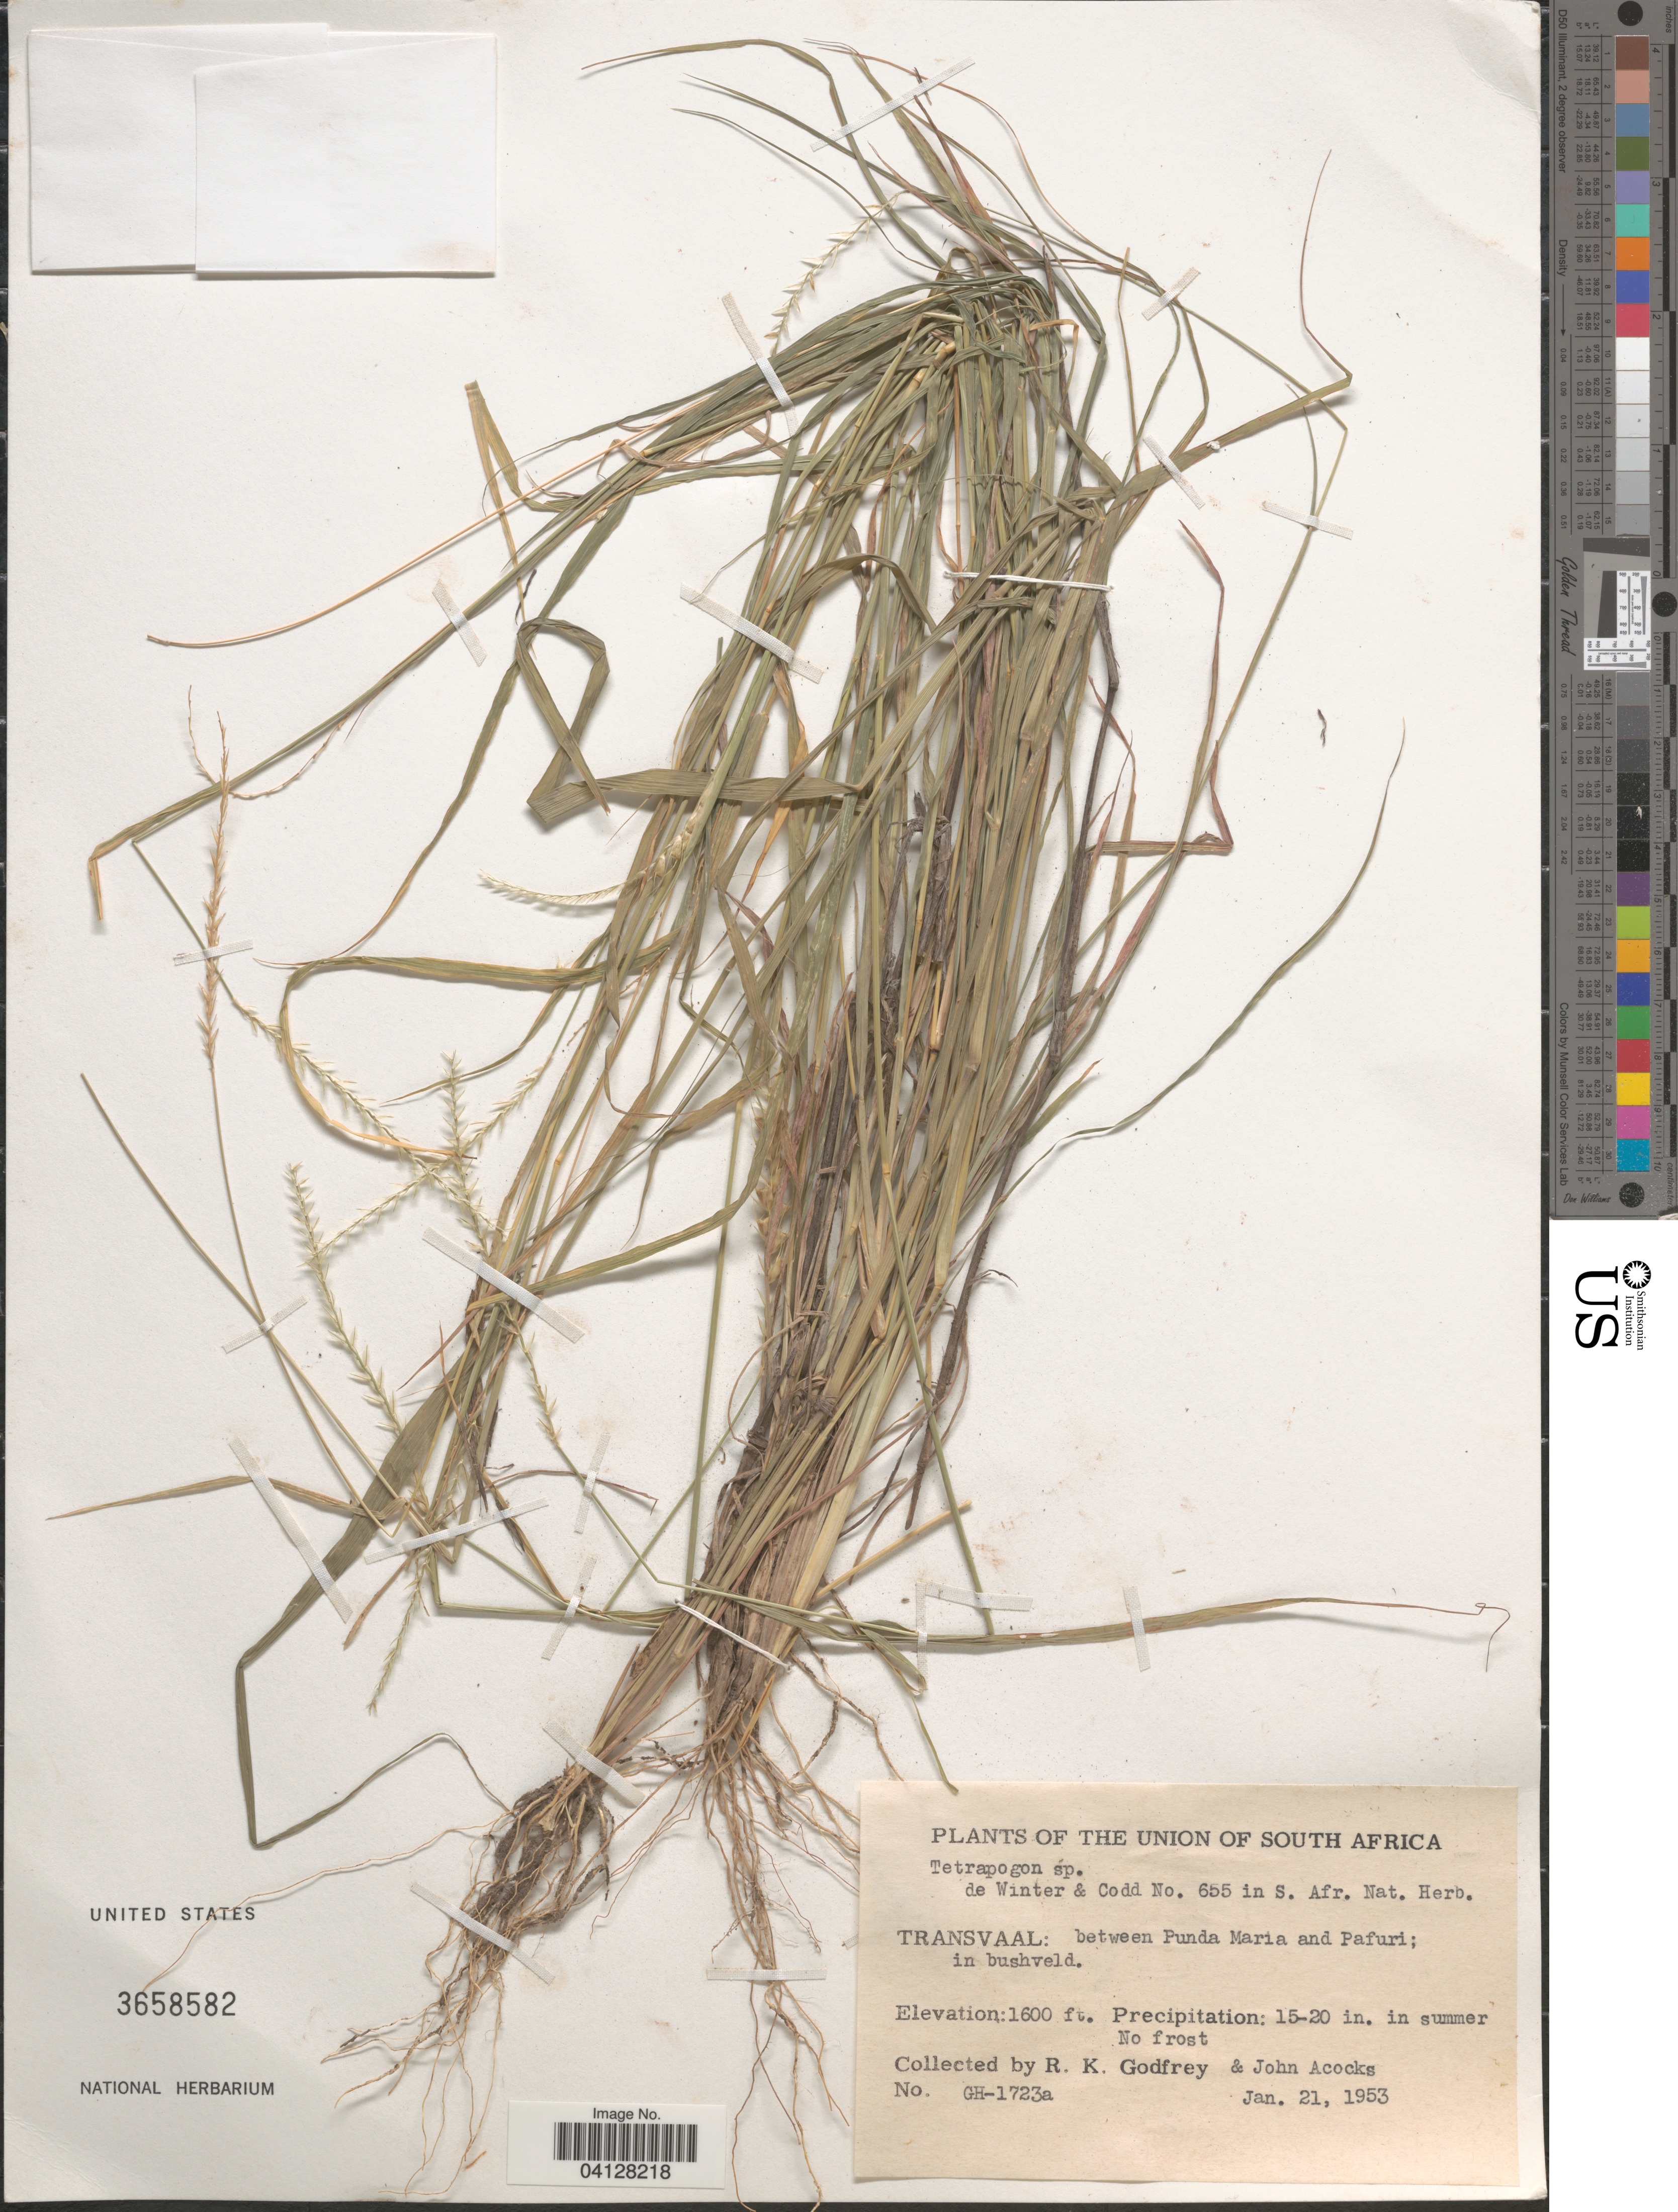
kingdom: Plantae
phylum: Tracheophyta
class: Liliopsida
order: Poales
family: Poaceae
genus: Tetrapogon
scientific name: Tetrapogon sp.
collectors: R. K. Godfrey & J. P. Acocks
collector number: GH-1723a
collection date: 1953-01-21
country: South Africa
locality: The Union of South Africa. Transvaal: between Punda Maria and Pafuri.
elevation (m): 488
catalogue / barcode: US 3658582